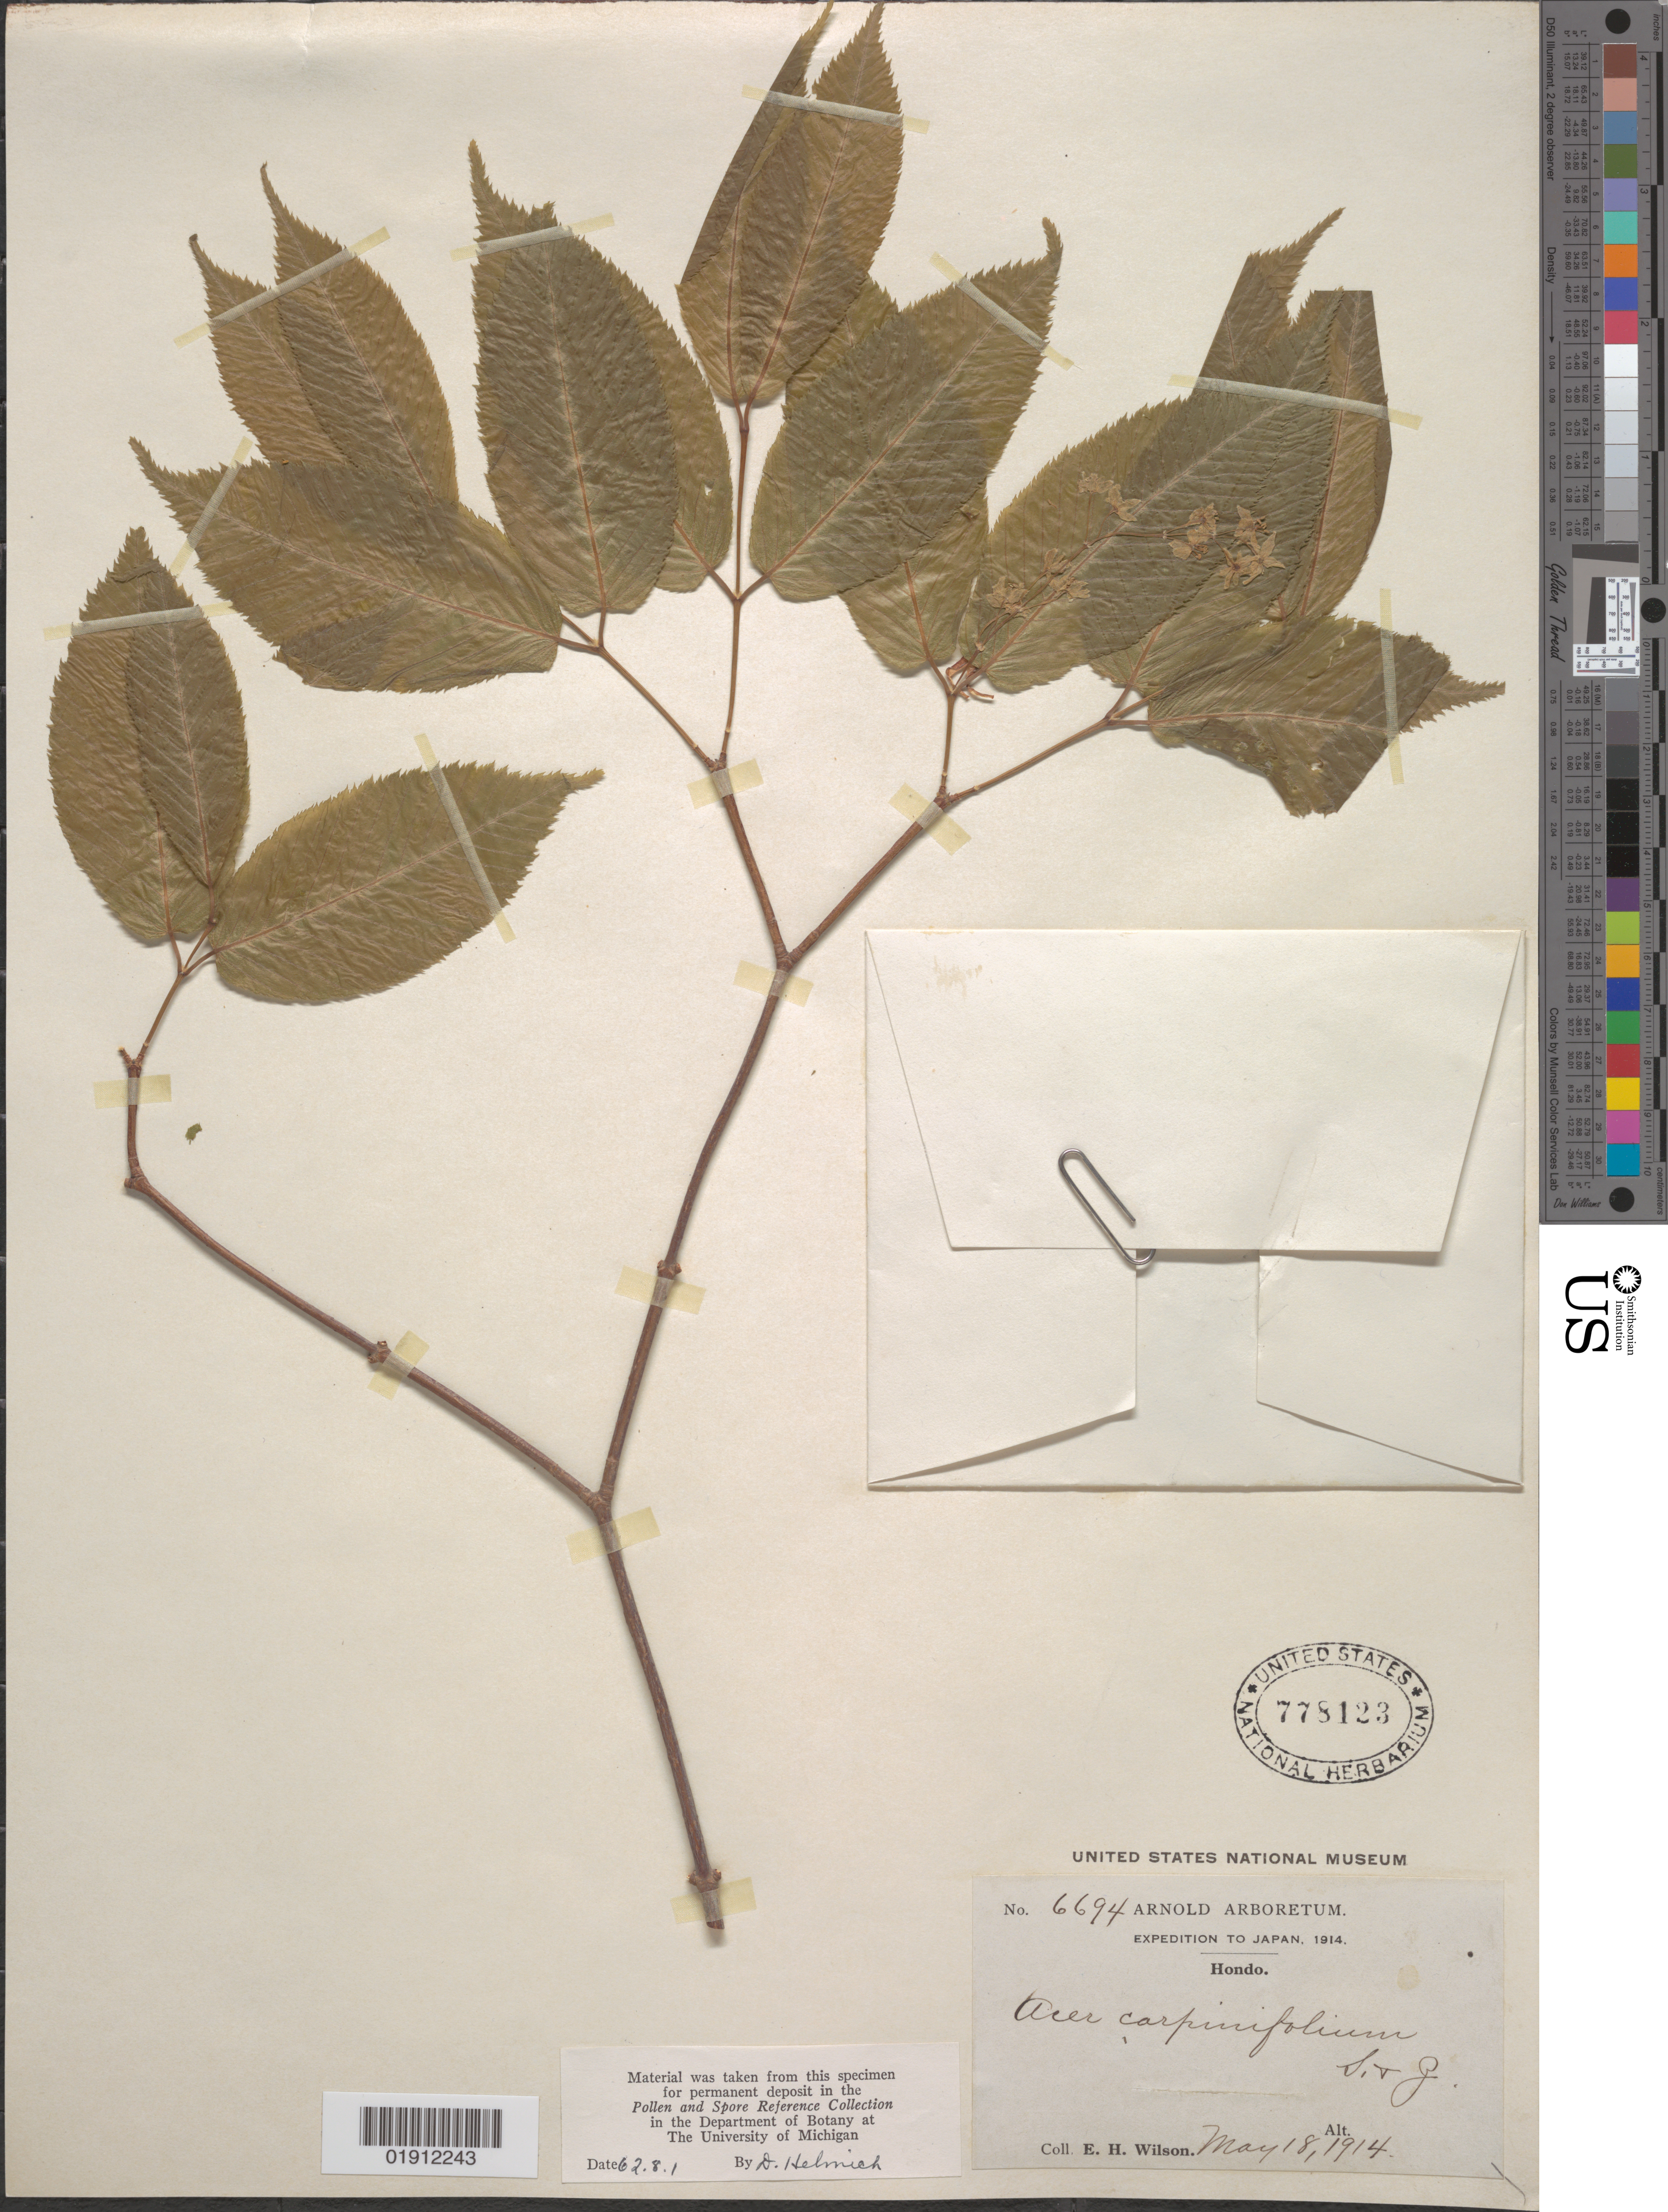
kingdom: Plantae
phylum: Tracheophyta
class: Magnoliopsida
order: Sapindales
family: Sapindaceae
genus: Acer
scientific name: Acer carpinifolium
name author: Siebold & Zucc.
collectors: E. H. Wilson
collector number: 6694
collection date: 1914-05-18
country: Japan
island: Honshu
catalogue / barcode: US 778123